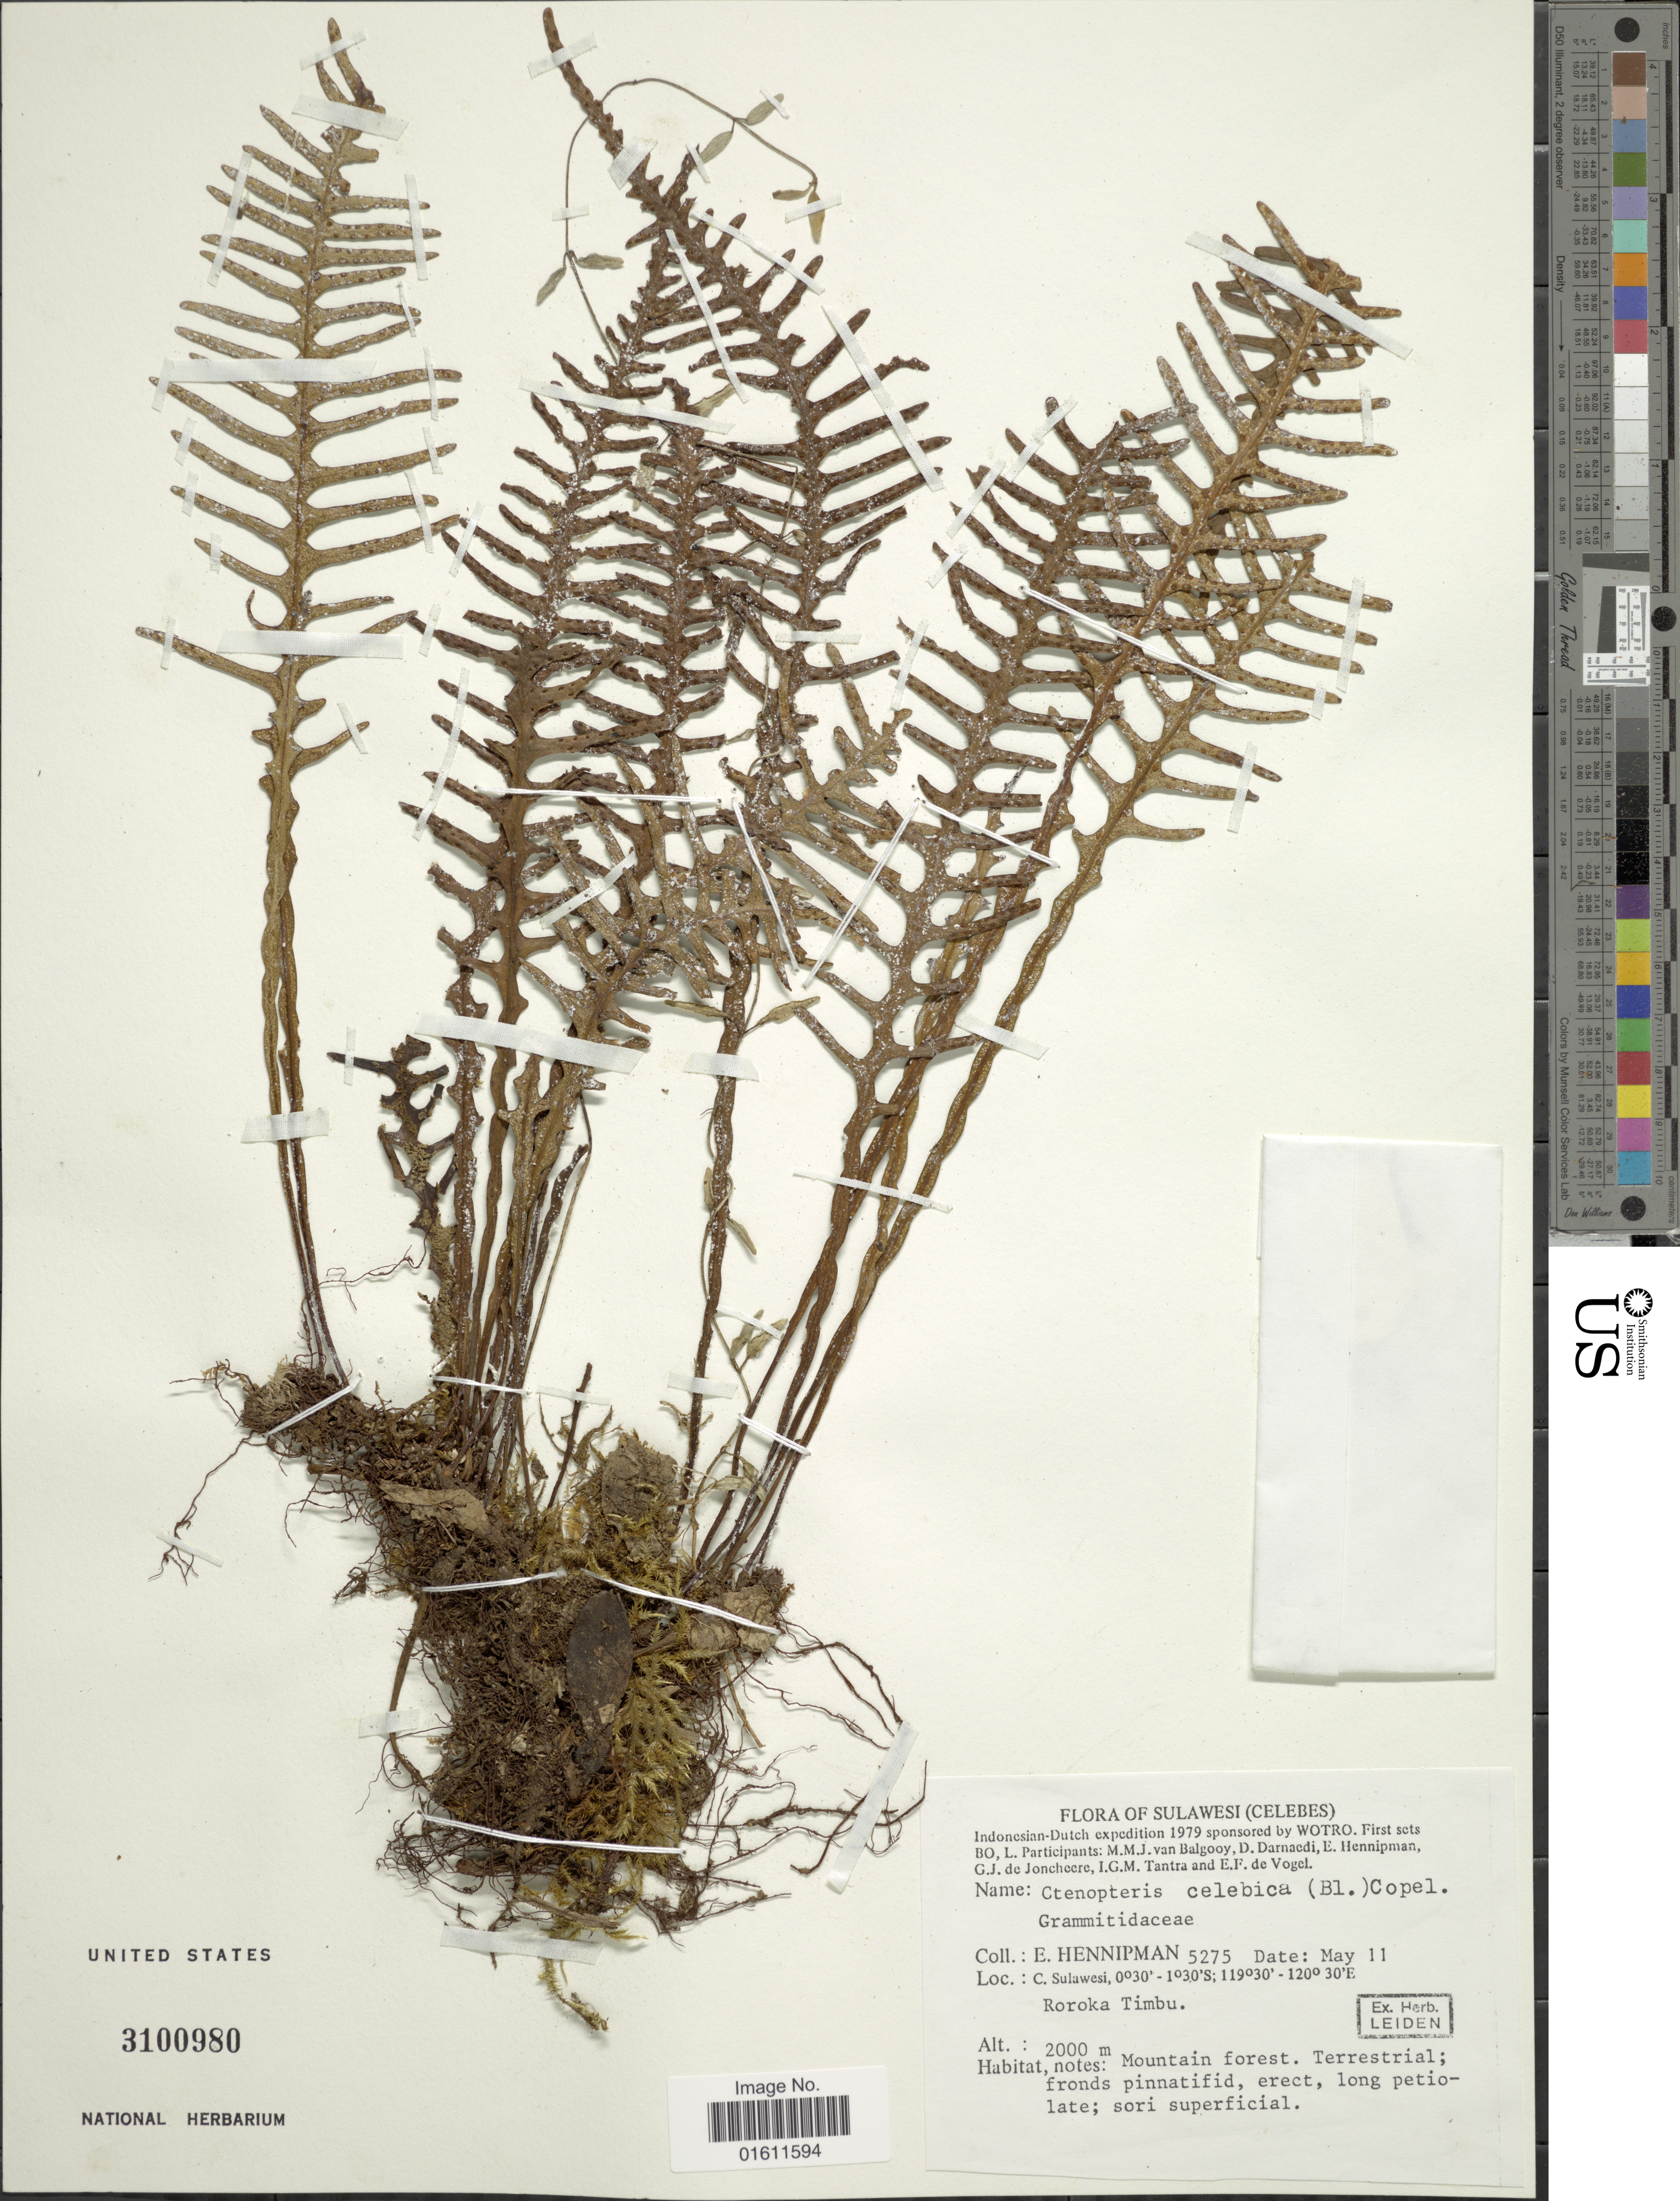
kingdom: Plantae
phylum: Tracheophyta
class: Polypodiopsida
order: Polypodiales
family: Polypodiaceae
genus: Prosaptia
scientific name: Prosaptia celebica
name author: (Blume) Tagawa & K. Iwats.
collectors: E. Hennipman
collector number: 5275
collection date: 1979-05-11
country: Indonesia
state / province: Sulawesi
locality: Celebes, C. Sulawesi, Roroka Timbu.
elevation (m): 2000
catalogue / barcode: US 3100980